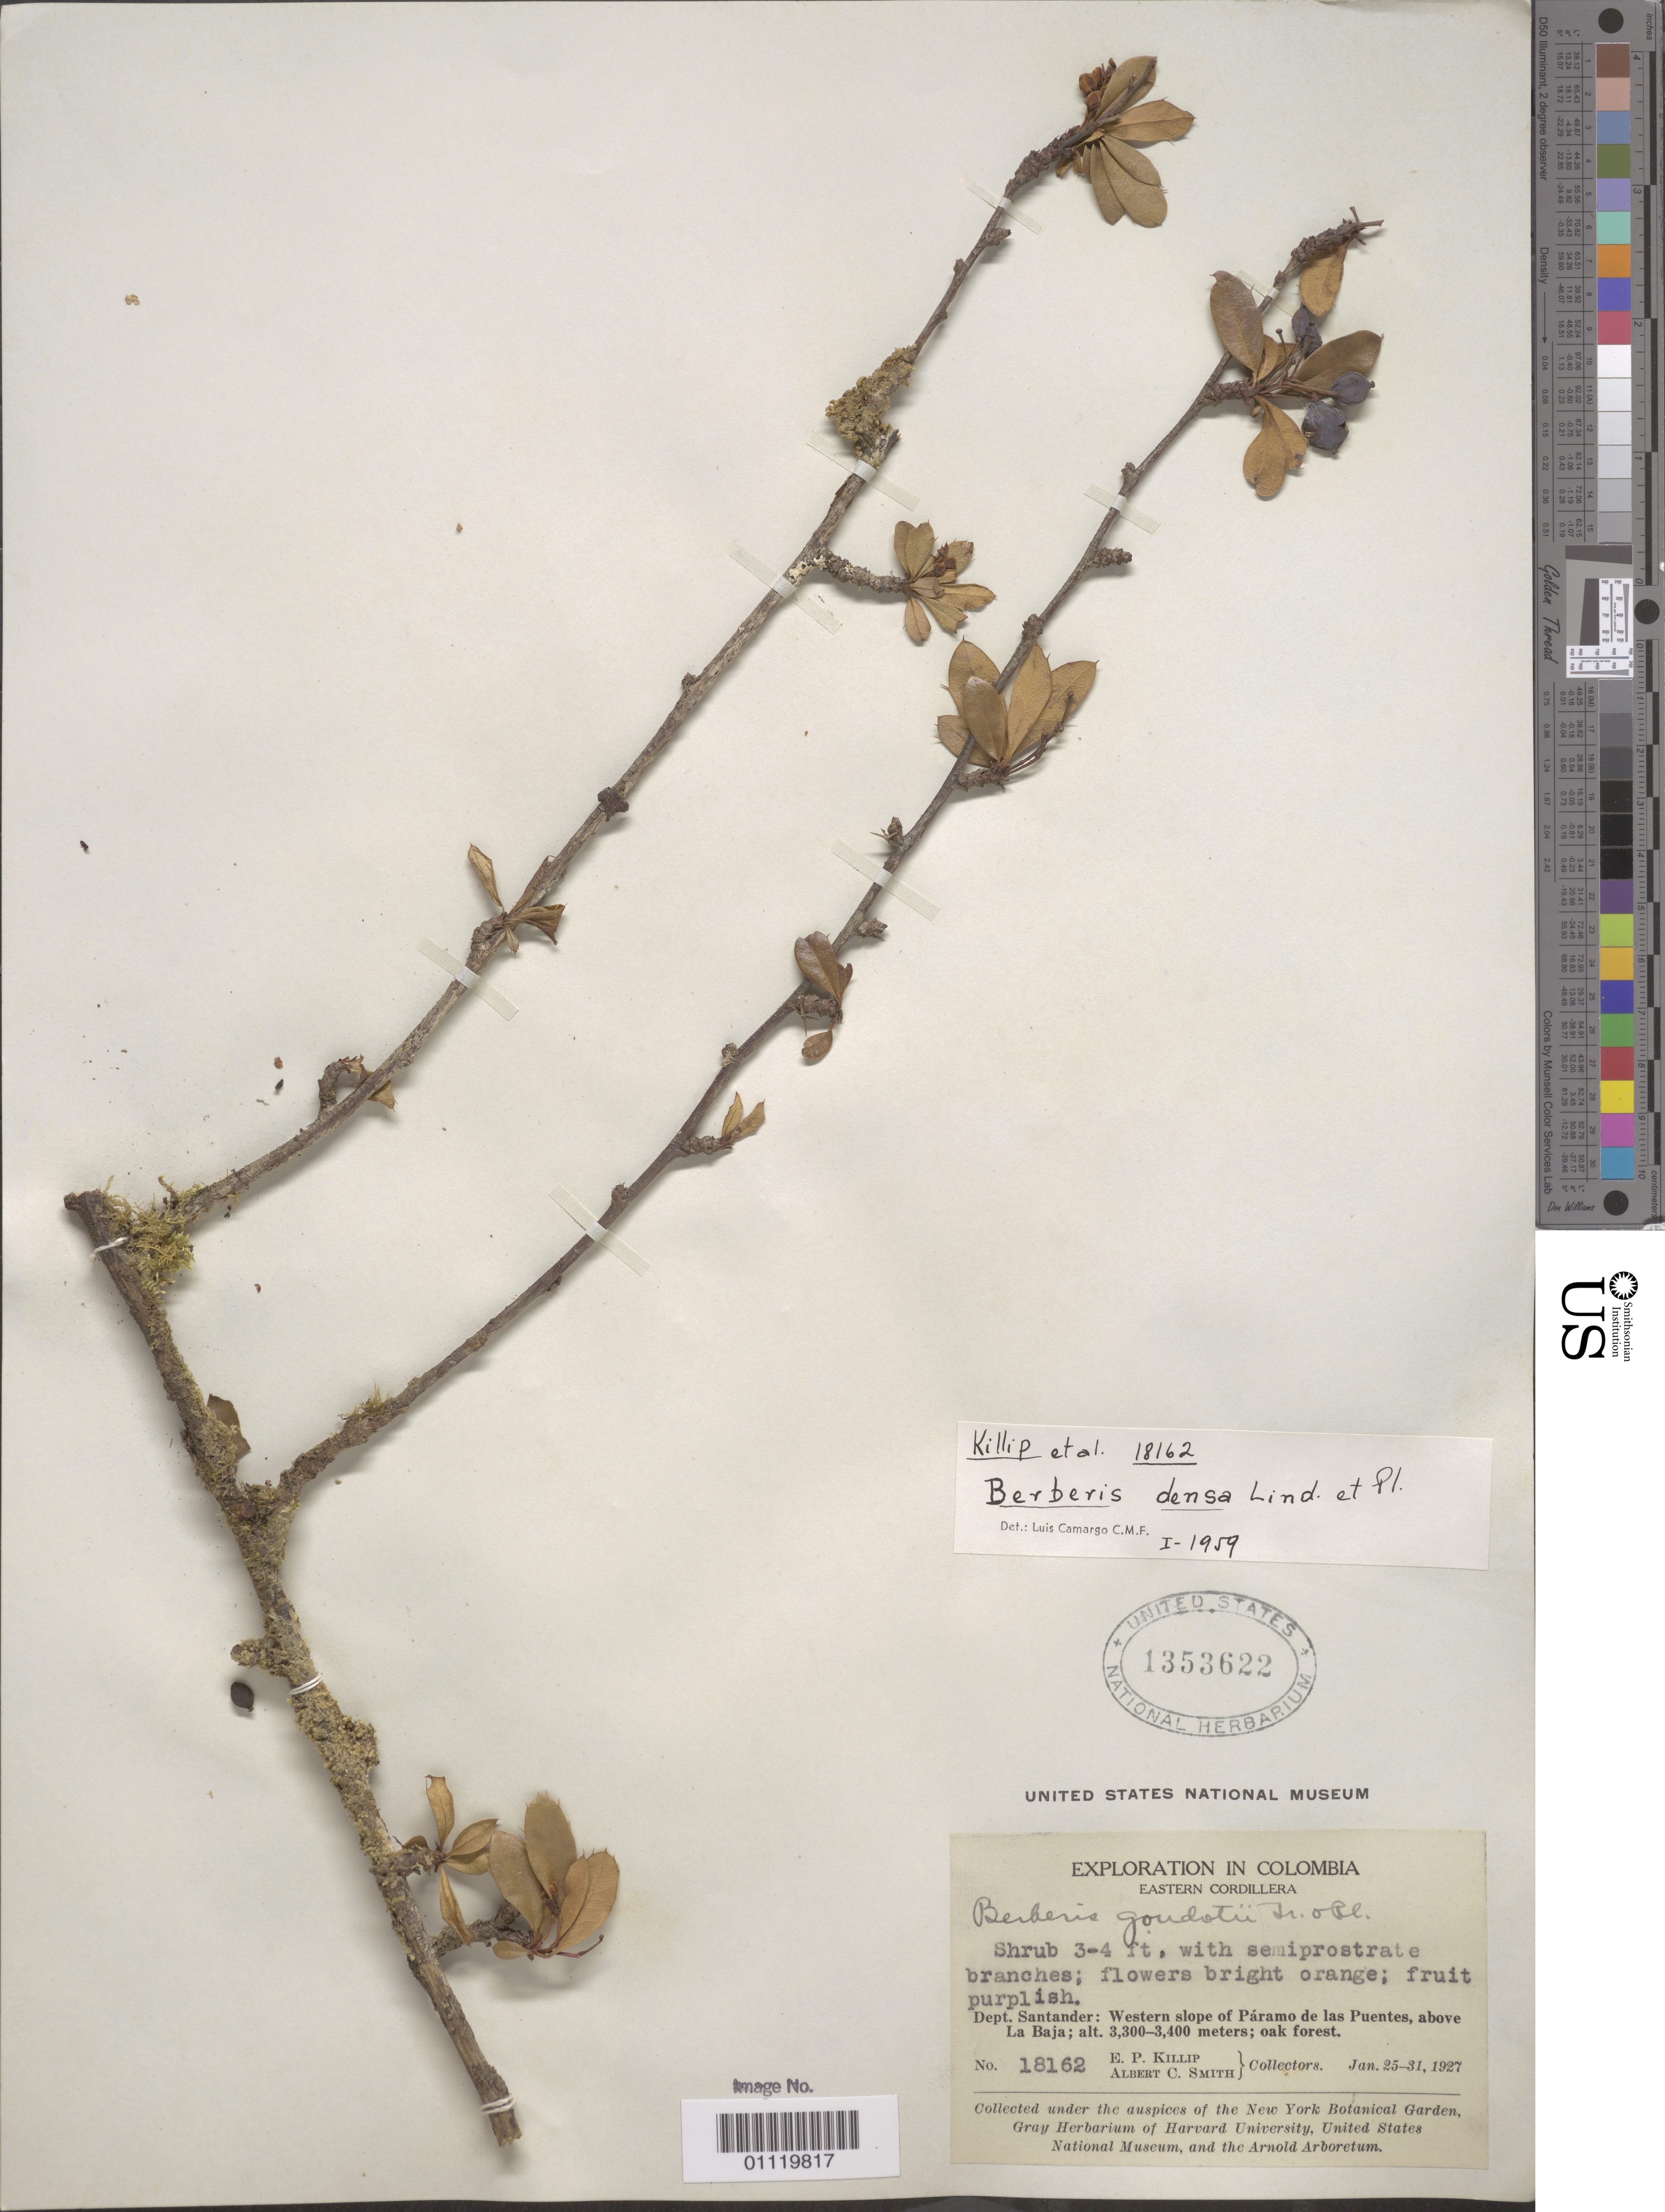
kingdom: Plantae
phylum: Tracheophyta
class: Magnoliopsida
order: Ranunculales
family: Berberidaceae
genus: Berberis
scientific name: Berberis densa Linden & Planch.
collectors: E. P. Killip & A. C. Smith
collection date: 1927-01-25/1927-01-31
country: Colombia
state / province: Santander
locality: Eastern Cordillera; western slope of Paramo de las Puentes, above La Baja; oak forest.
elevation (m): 3300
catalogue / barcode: US 1353622